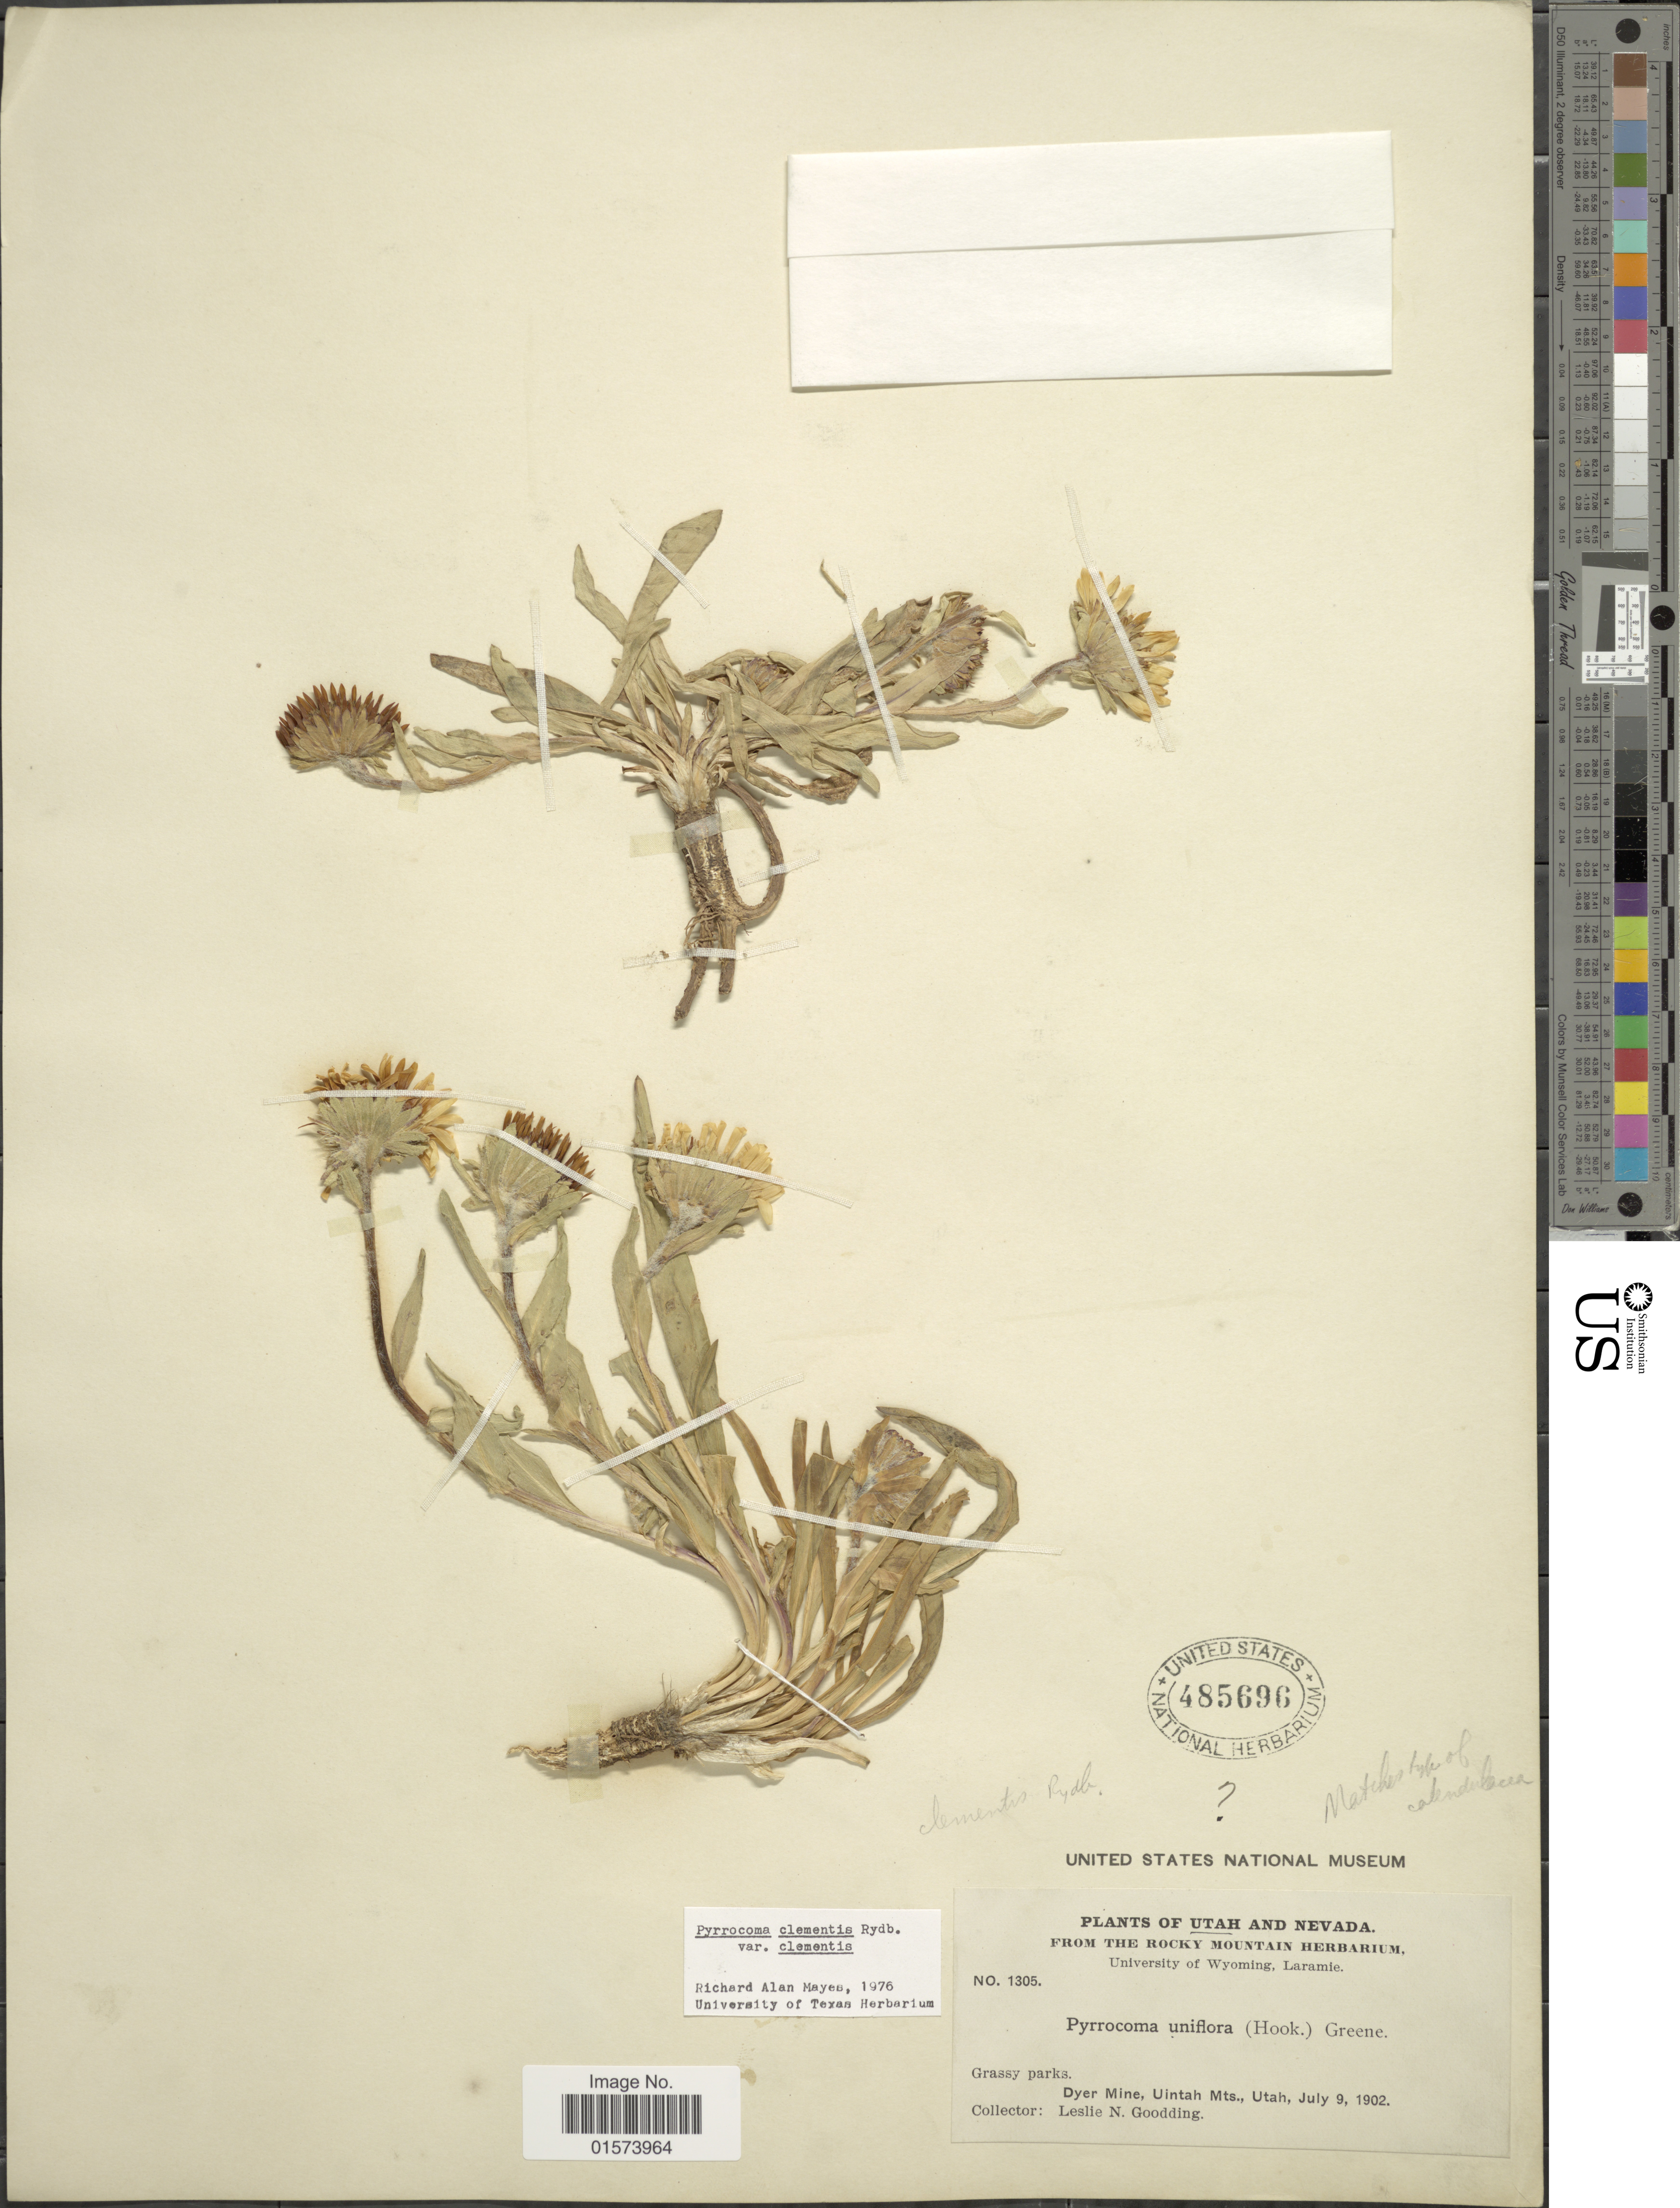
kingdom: Plantae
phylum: Tracheophyta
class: Magnoliopsida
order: Asterales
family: Asteraceae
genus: Pyrrocoma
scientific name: Pyrrocoma clementis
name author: Rydb.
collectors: L. N. Goodding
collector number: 1305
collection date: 1902-07-09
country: United States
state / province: Utah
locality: Grassy parks, Dyer Mine, Uintah Mts.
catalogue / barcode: US 485696